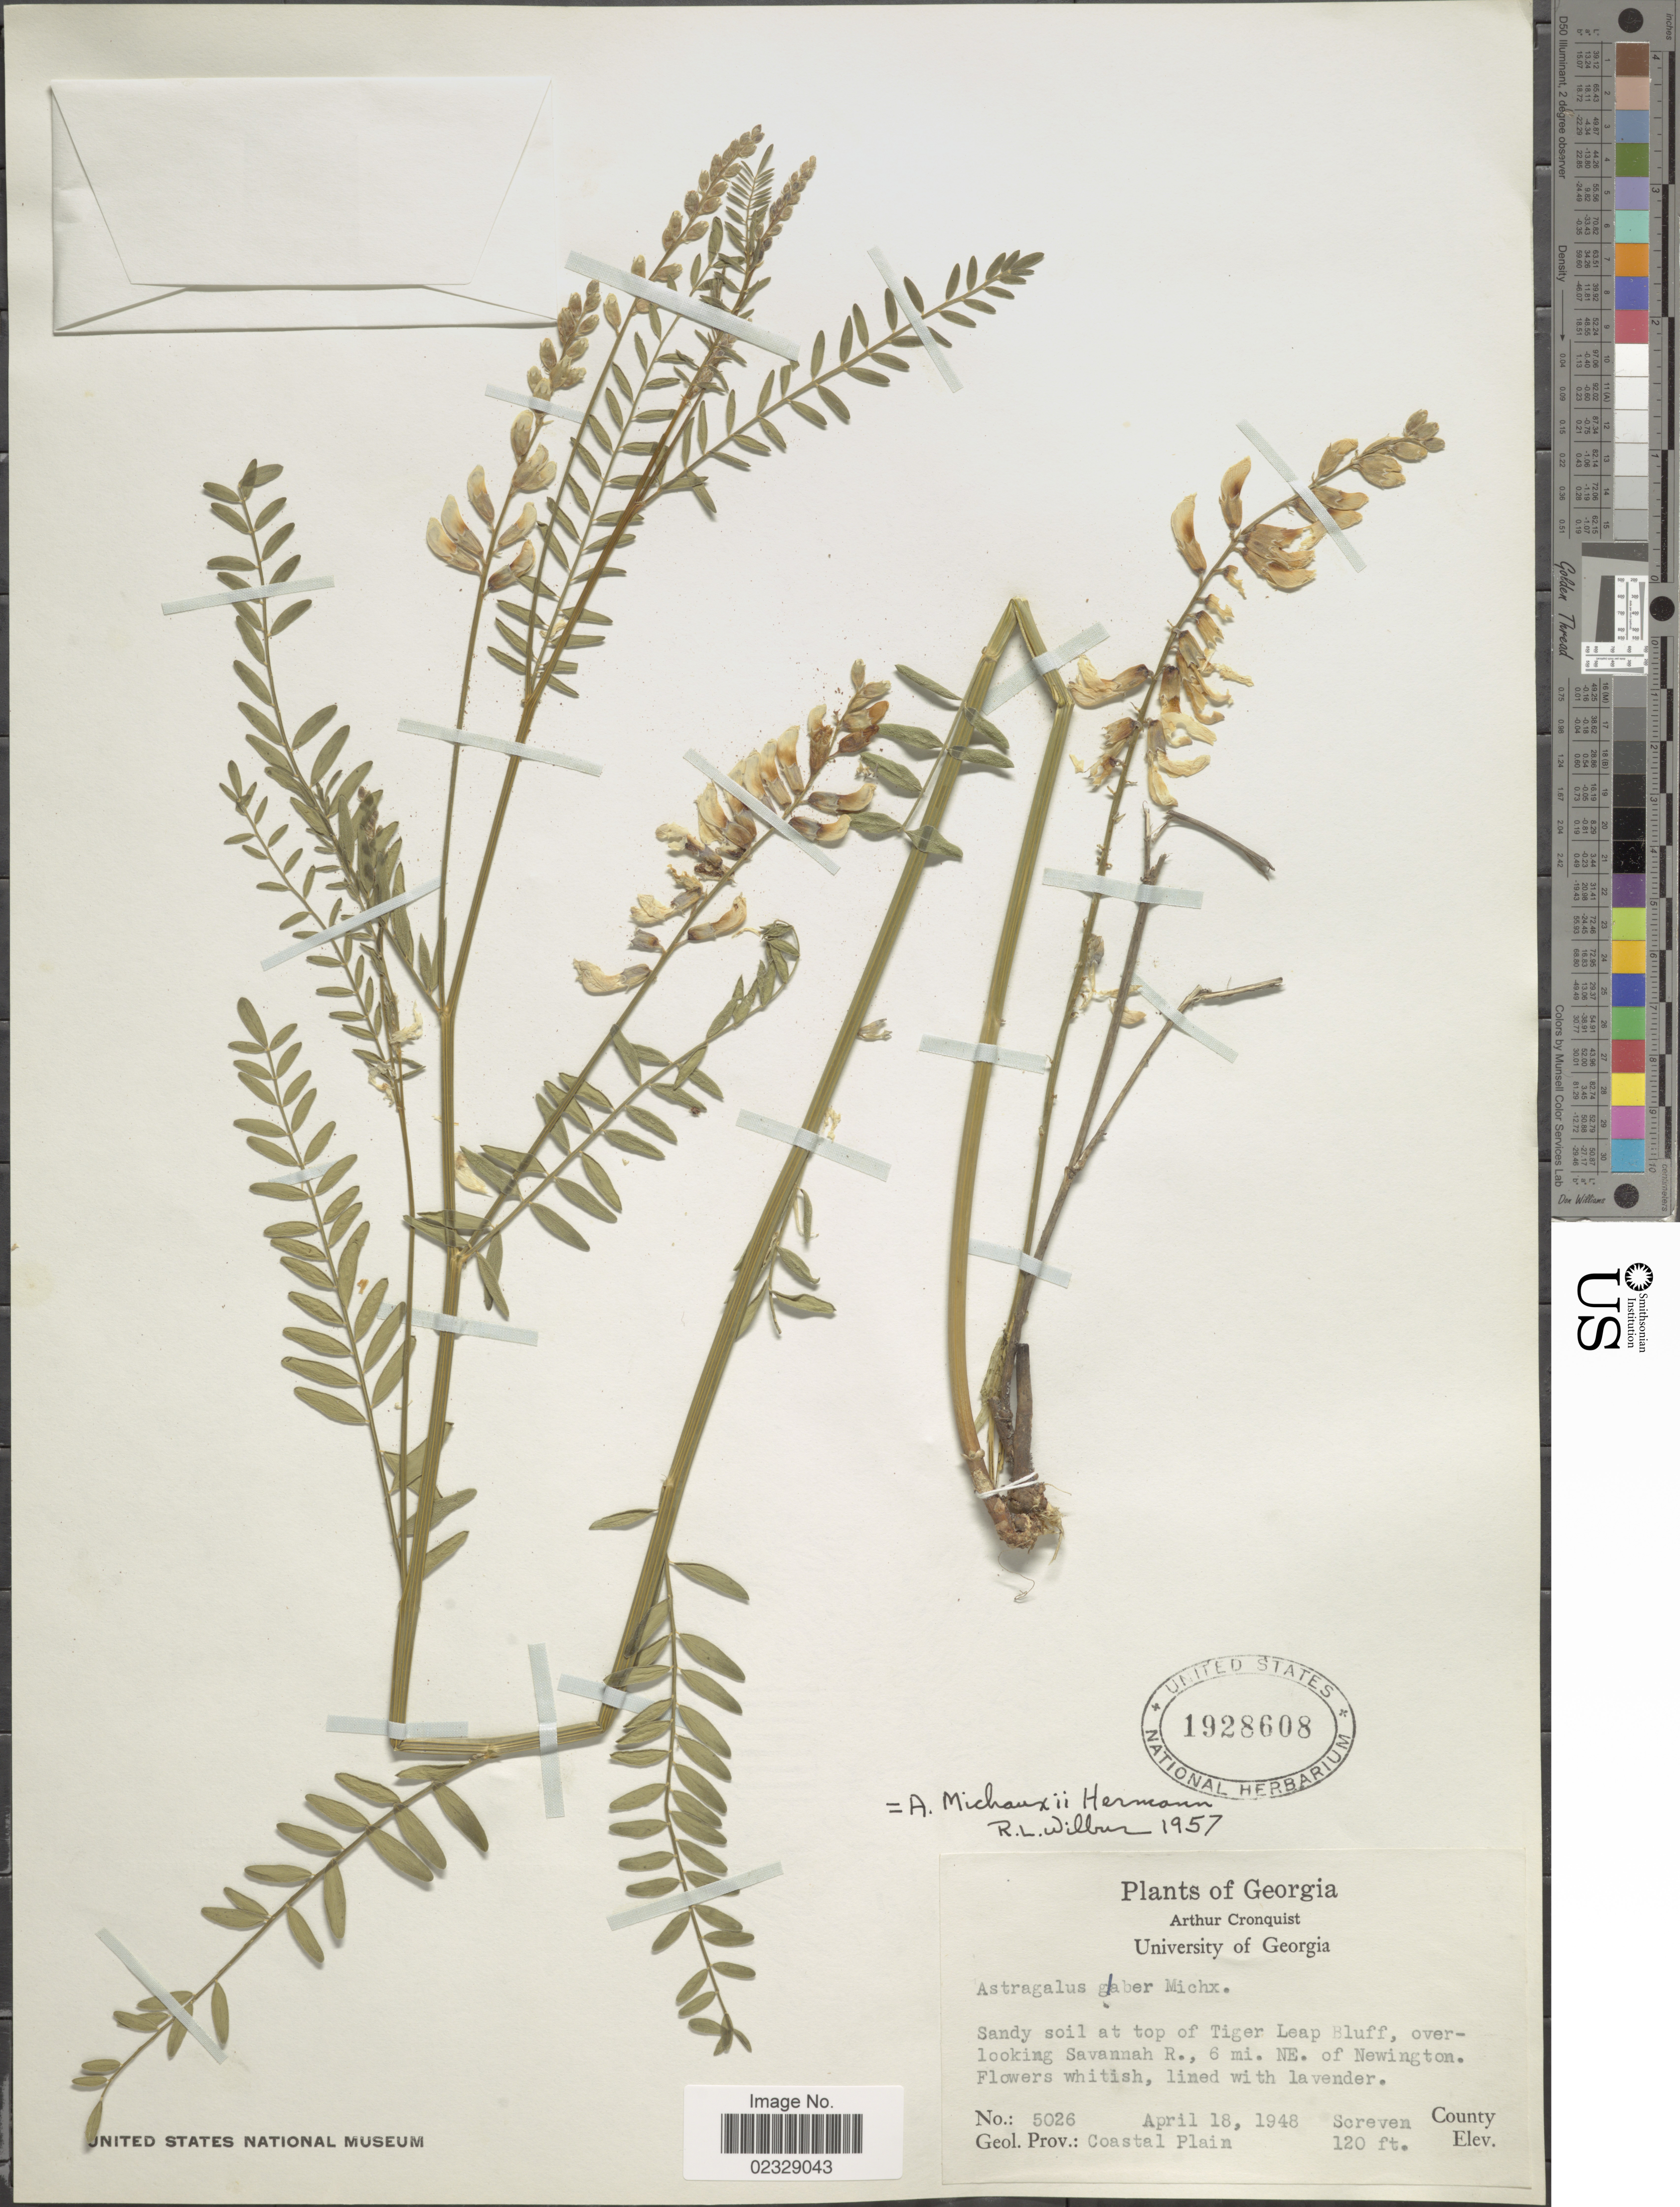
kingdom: Plantae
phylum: Tracheophyta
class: Magnoliopsida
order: Fabales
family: Fabaceae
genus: Astragalus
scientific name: Astragalus apilosus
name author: E. Sheld.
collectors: A. J. Cronquist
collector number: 5026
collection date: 1948-04-18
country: United States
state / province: Georgia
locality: Sandy soil at top of Tiger Leap Bluff, overlooking Savannah R., 6 mi NE of Newington, Screven County, Geol. Prov. Coastal Plain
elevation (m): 37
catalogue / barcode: US 1928608